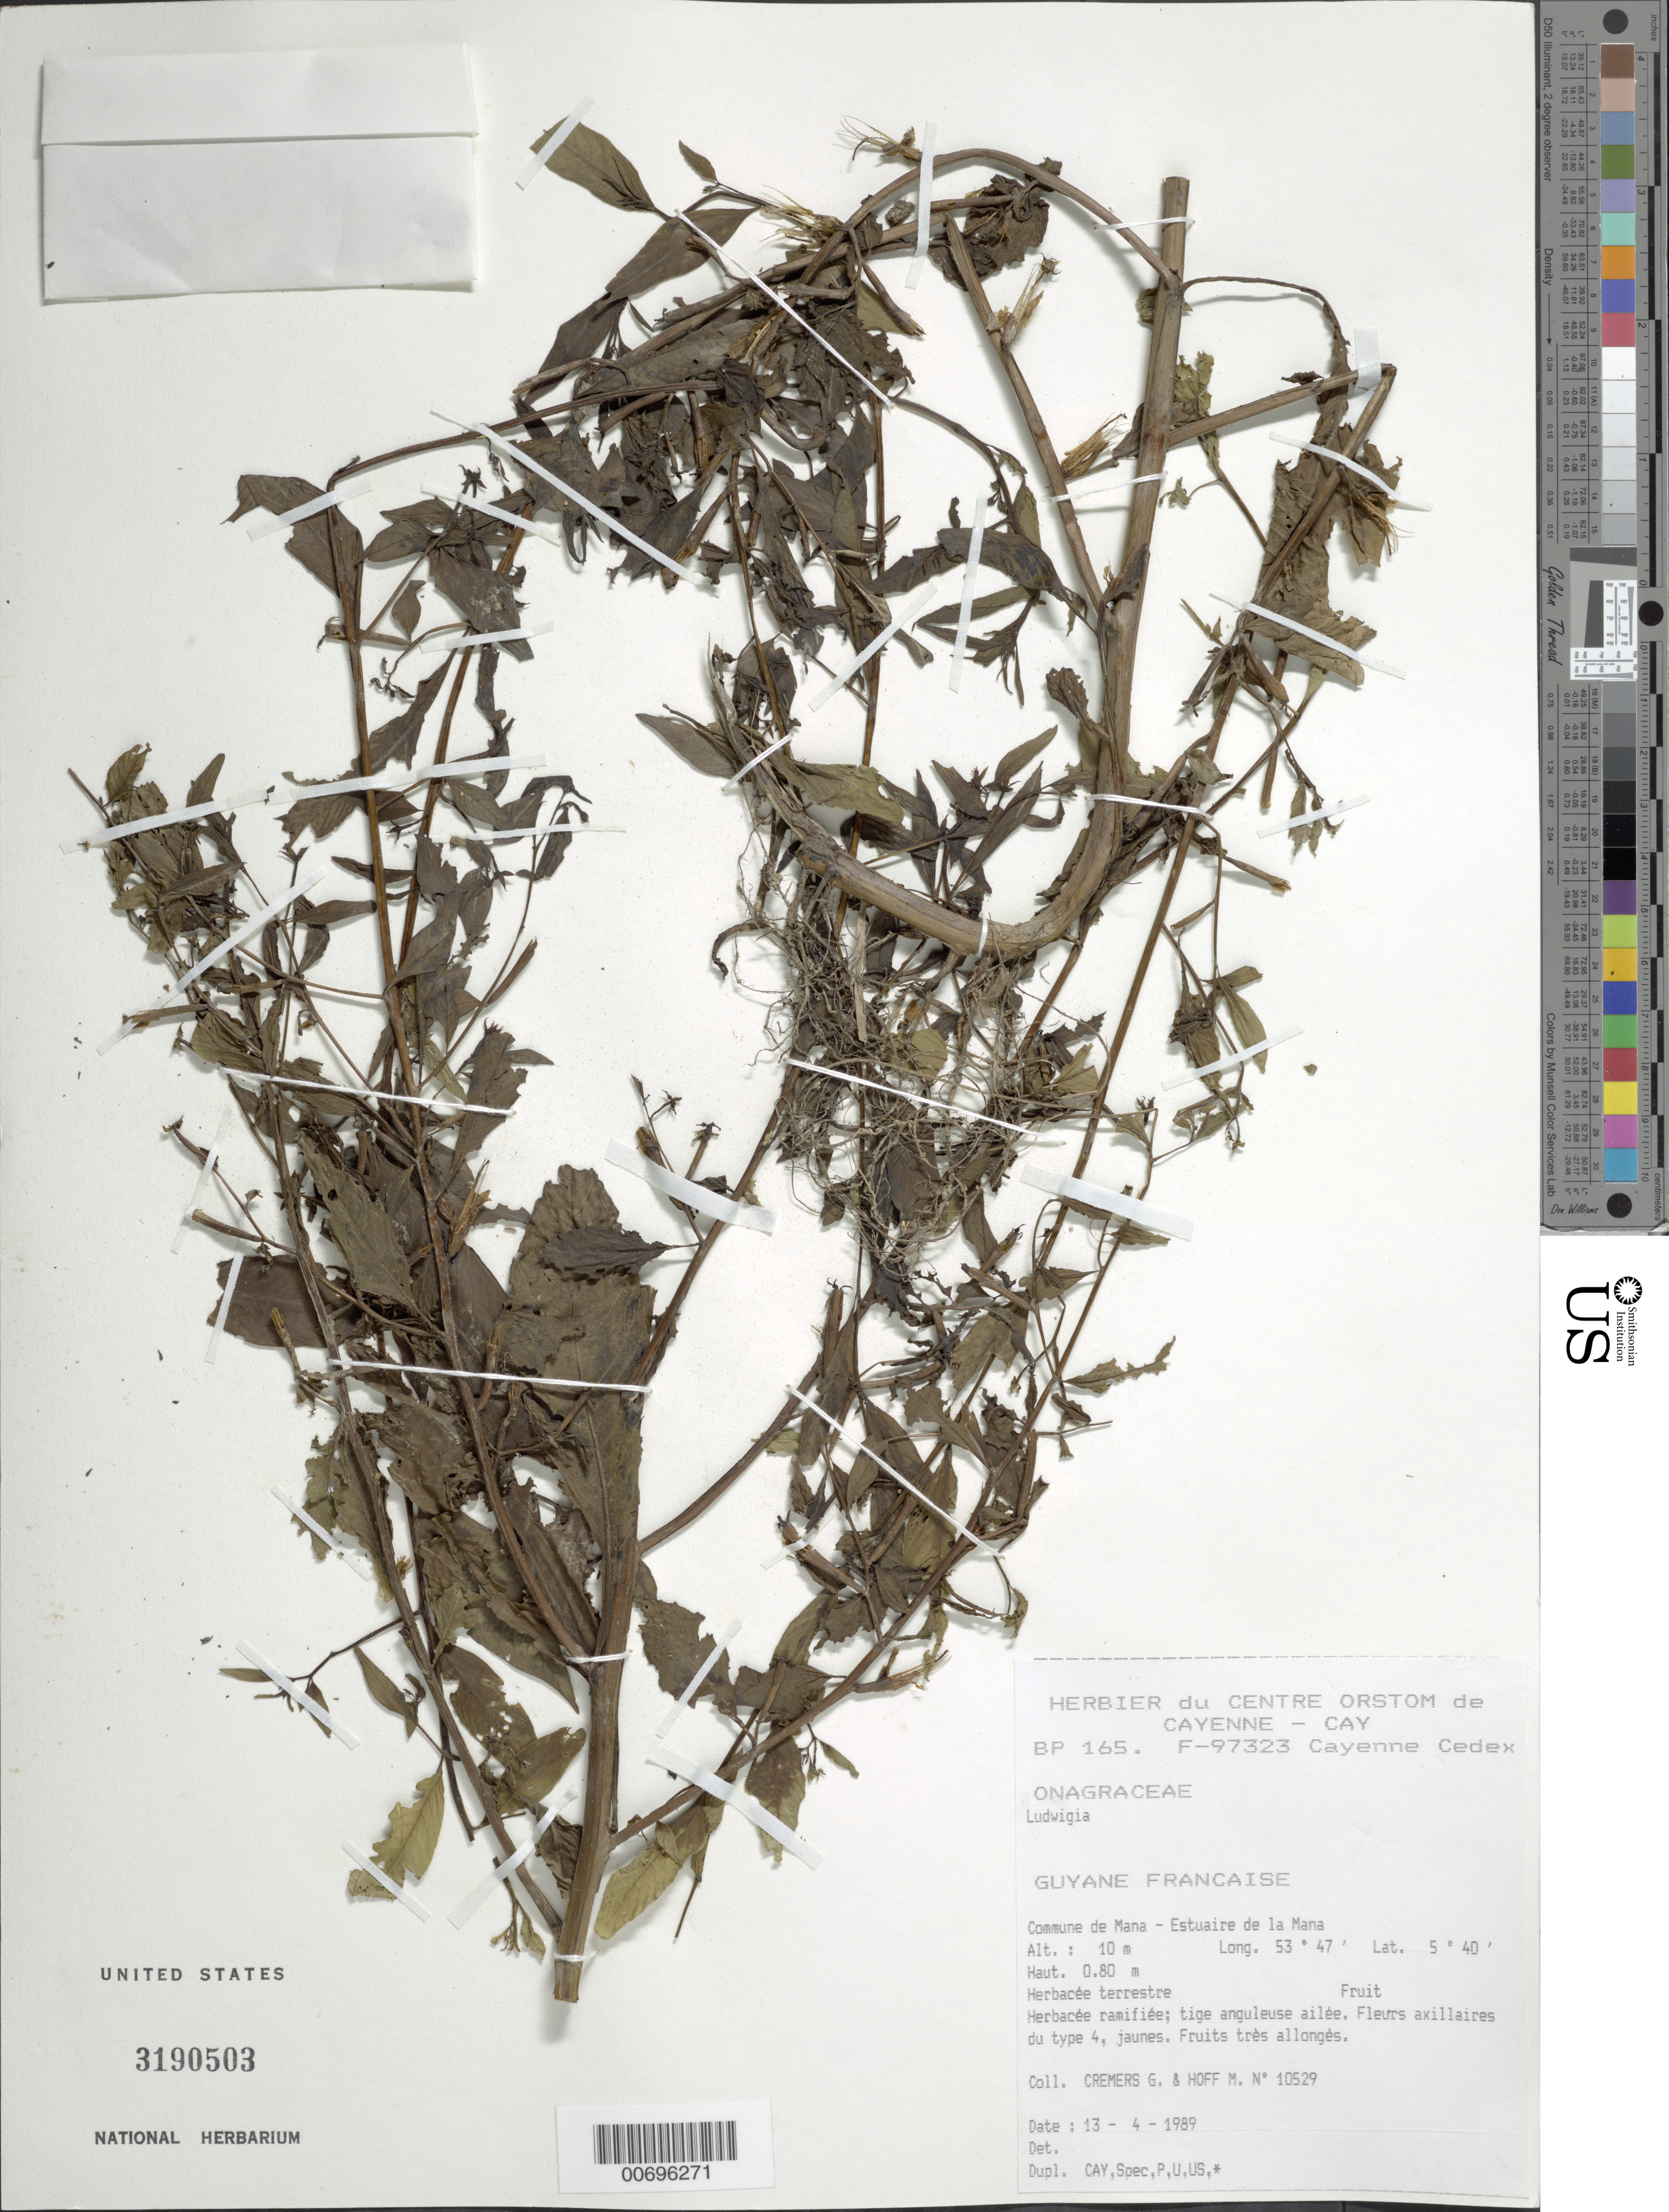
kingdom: Plantae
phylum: Tracheophyta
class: Magnoliopsida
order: Myrtales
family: Onagraceae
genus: Ludwigia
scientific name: Ludwigia sp.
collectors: G. Cremers & M. Hoff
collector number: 10529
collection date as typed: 13-Apr-89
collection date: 1989-04-13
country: French Guiana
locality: Commune de Mana, Estuaire de la Mana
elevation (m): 10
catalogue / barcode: US 3190503